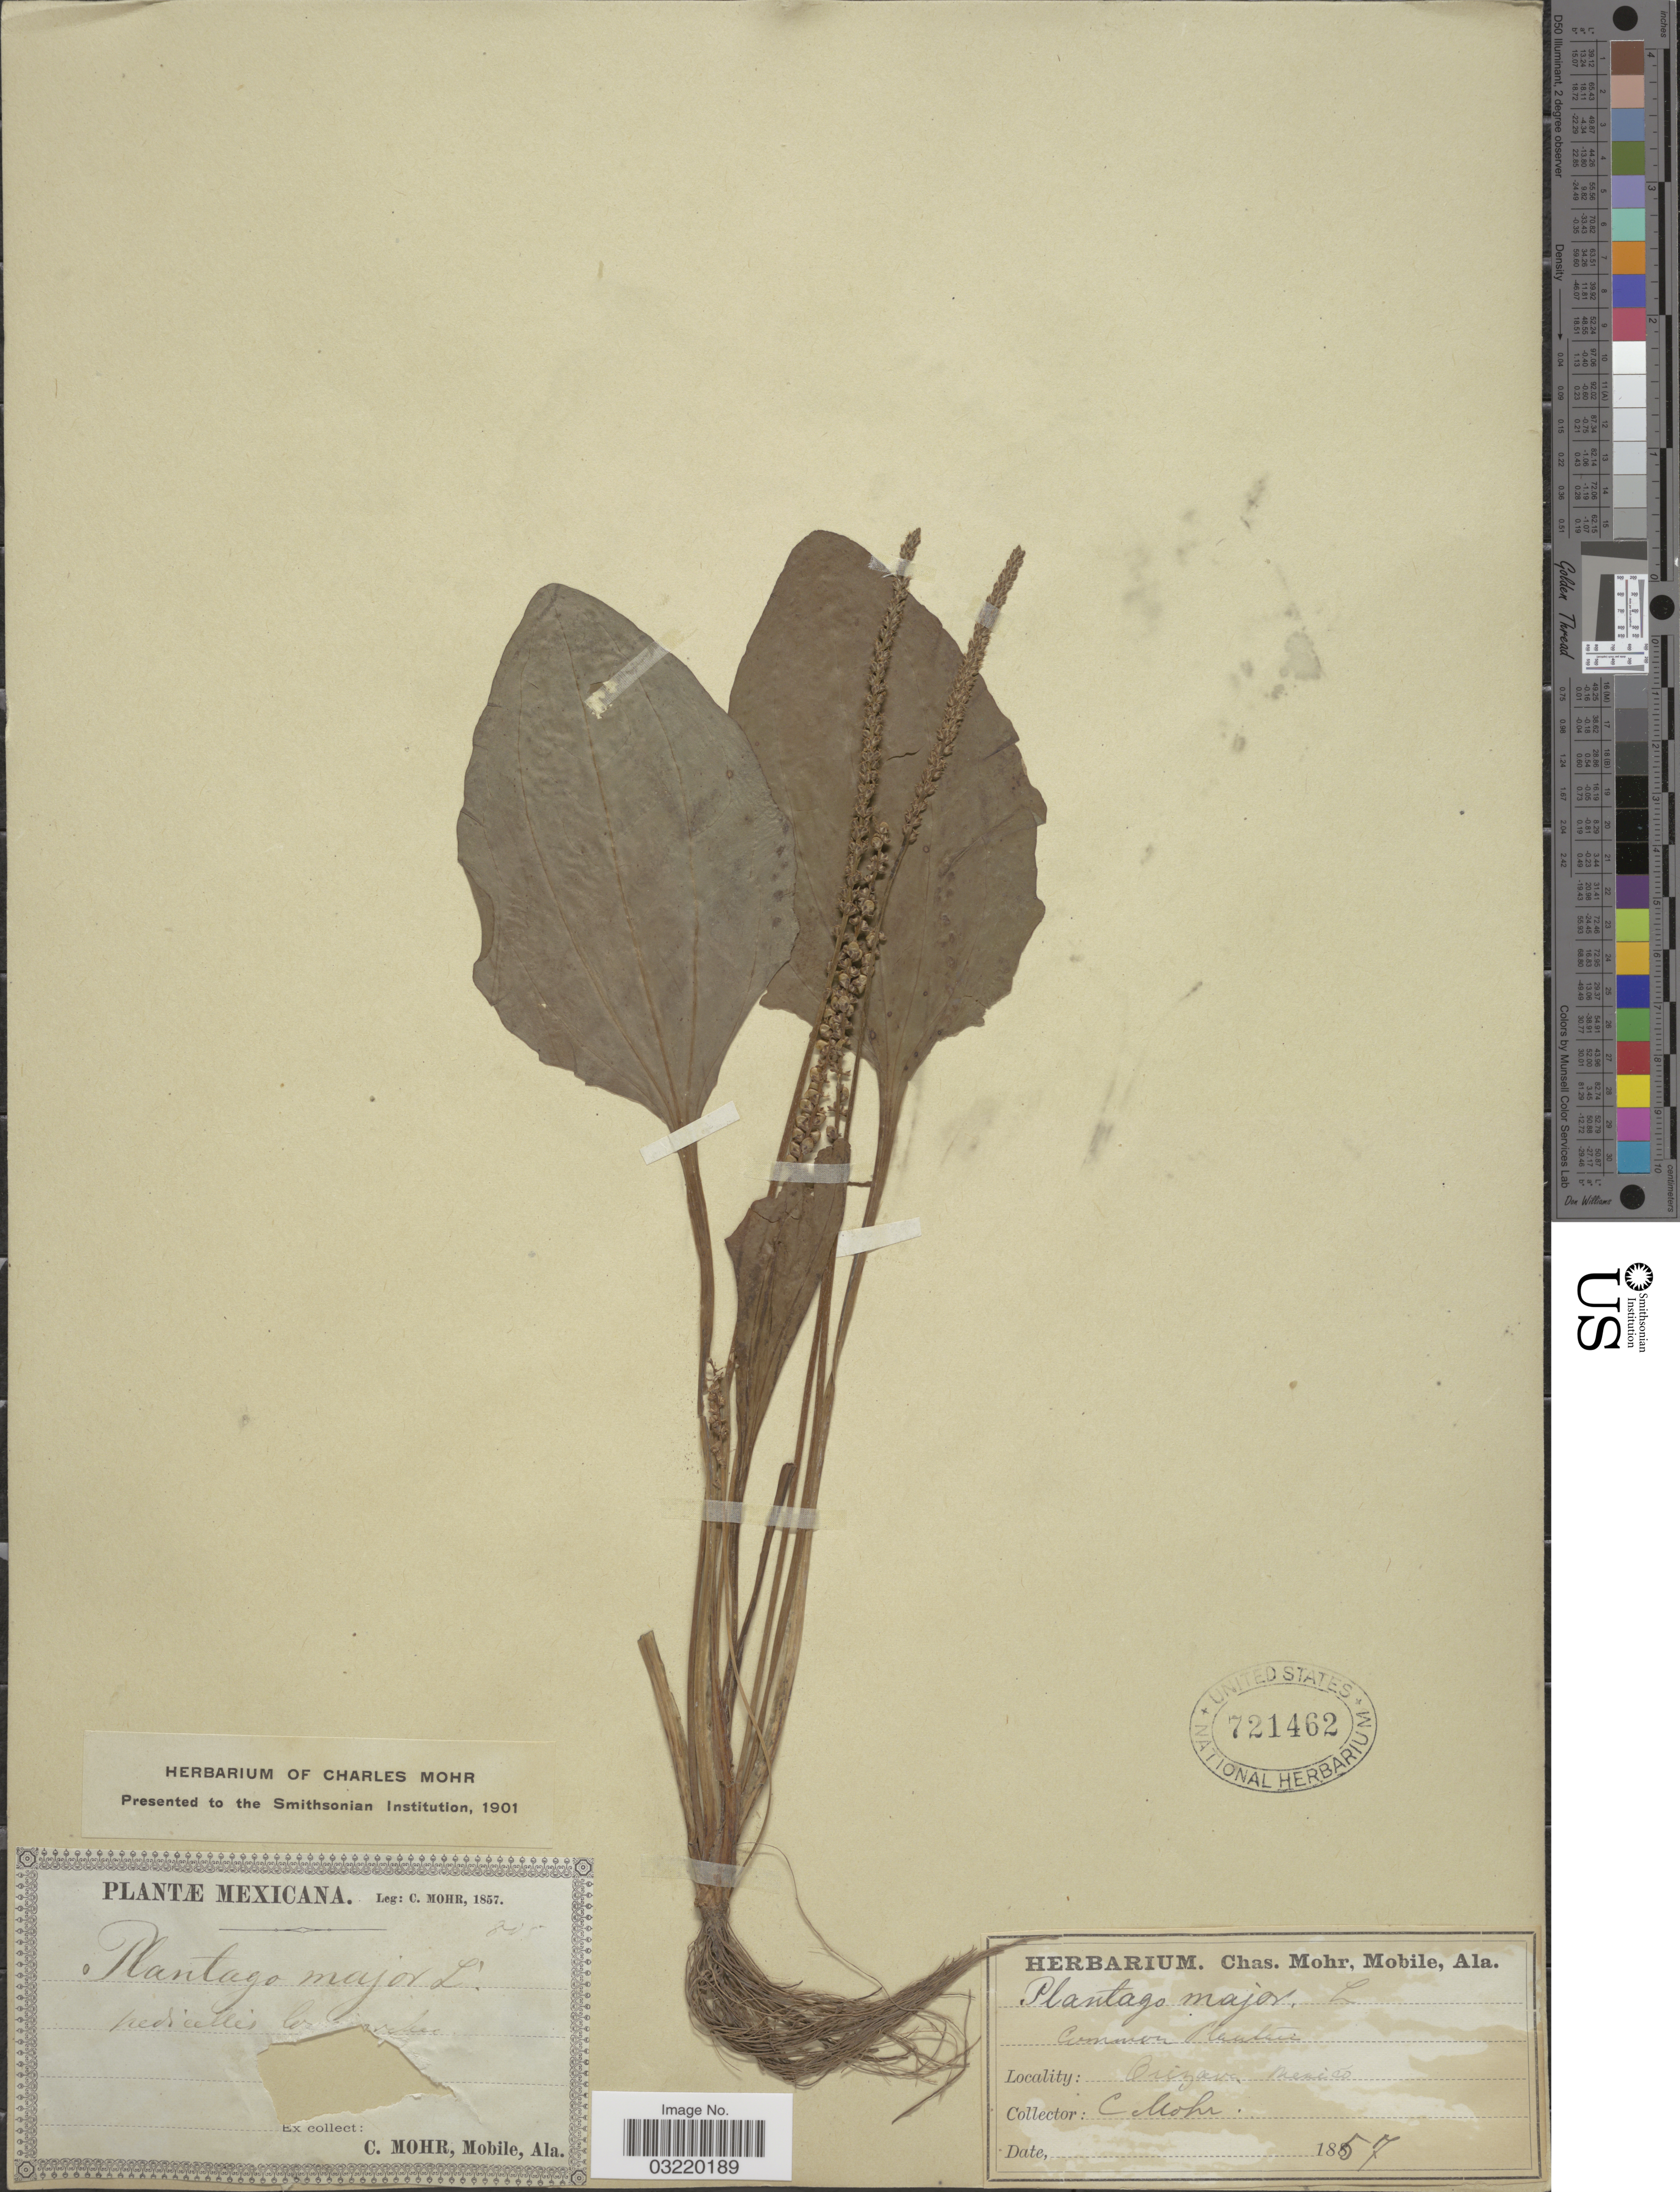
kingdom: Plantae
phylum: Tracheophyta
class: Magnoliopsida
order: Lamiales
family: Plantaginaceae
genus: Plantago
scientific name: Plantago major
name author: L.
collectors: Mohr, C. T. (herbarium)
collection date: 1857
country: Mexico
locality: Orizava.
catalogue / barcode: US 721462